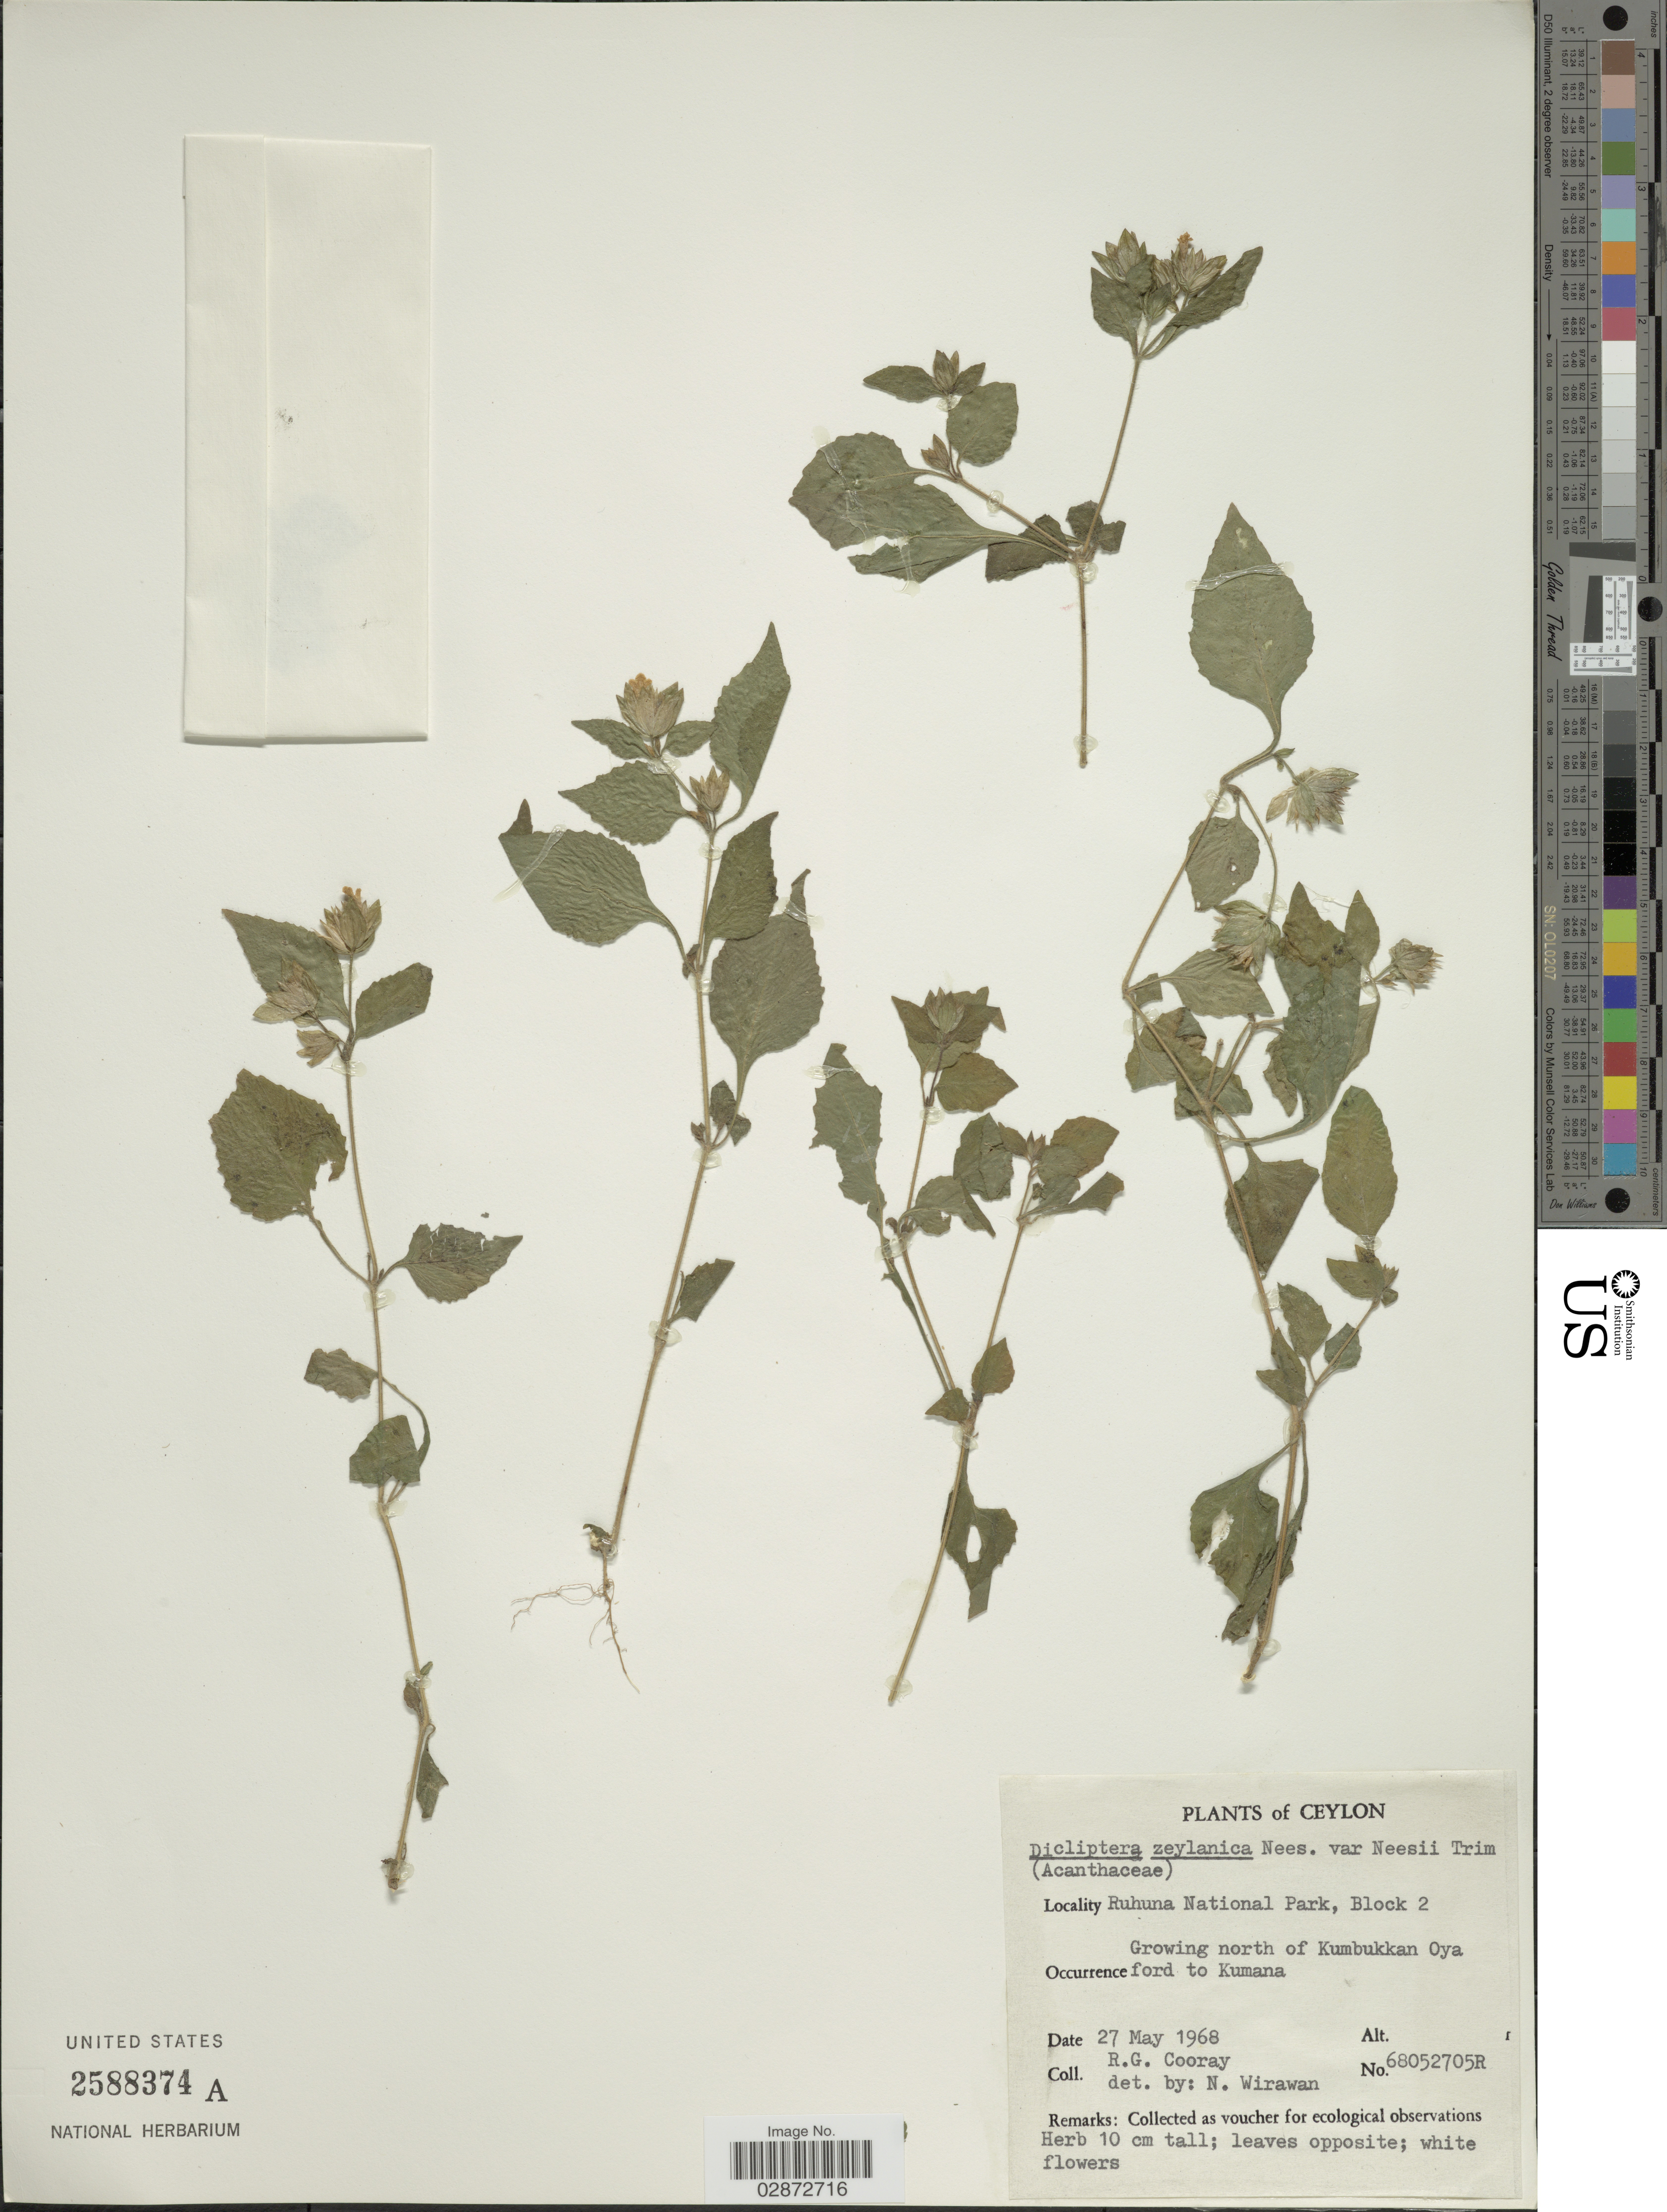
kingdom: Plantae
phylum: Tracheophyta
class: Magnoliopsida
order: Lamiales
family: Acanthaceae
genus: Dicliptera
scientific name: Dicliptera zeylanica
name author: Nees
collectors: R. Cooray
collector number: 68052705R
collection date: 1968-05-27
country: Sri Lanka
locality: Ceylon. Ruhuna National Park, Block 2. Growing north of Kumbukkan Oya ford to Kumana.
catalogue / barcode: US 2588374A